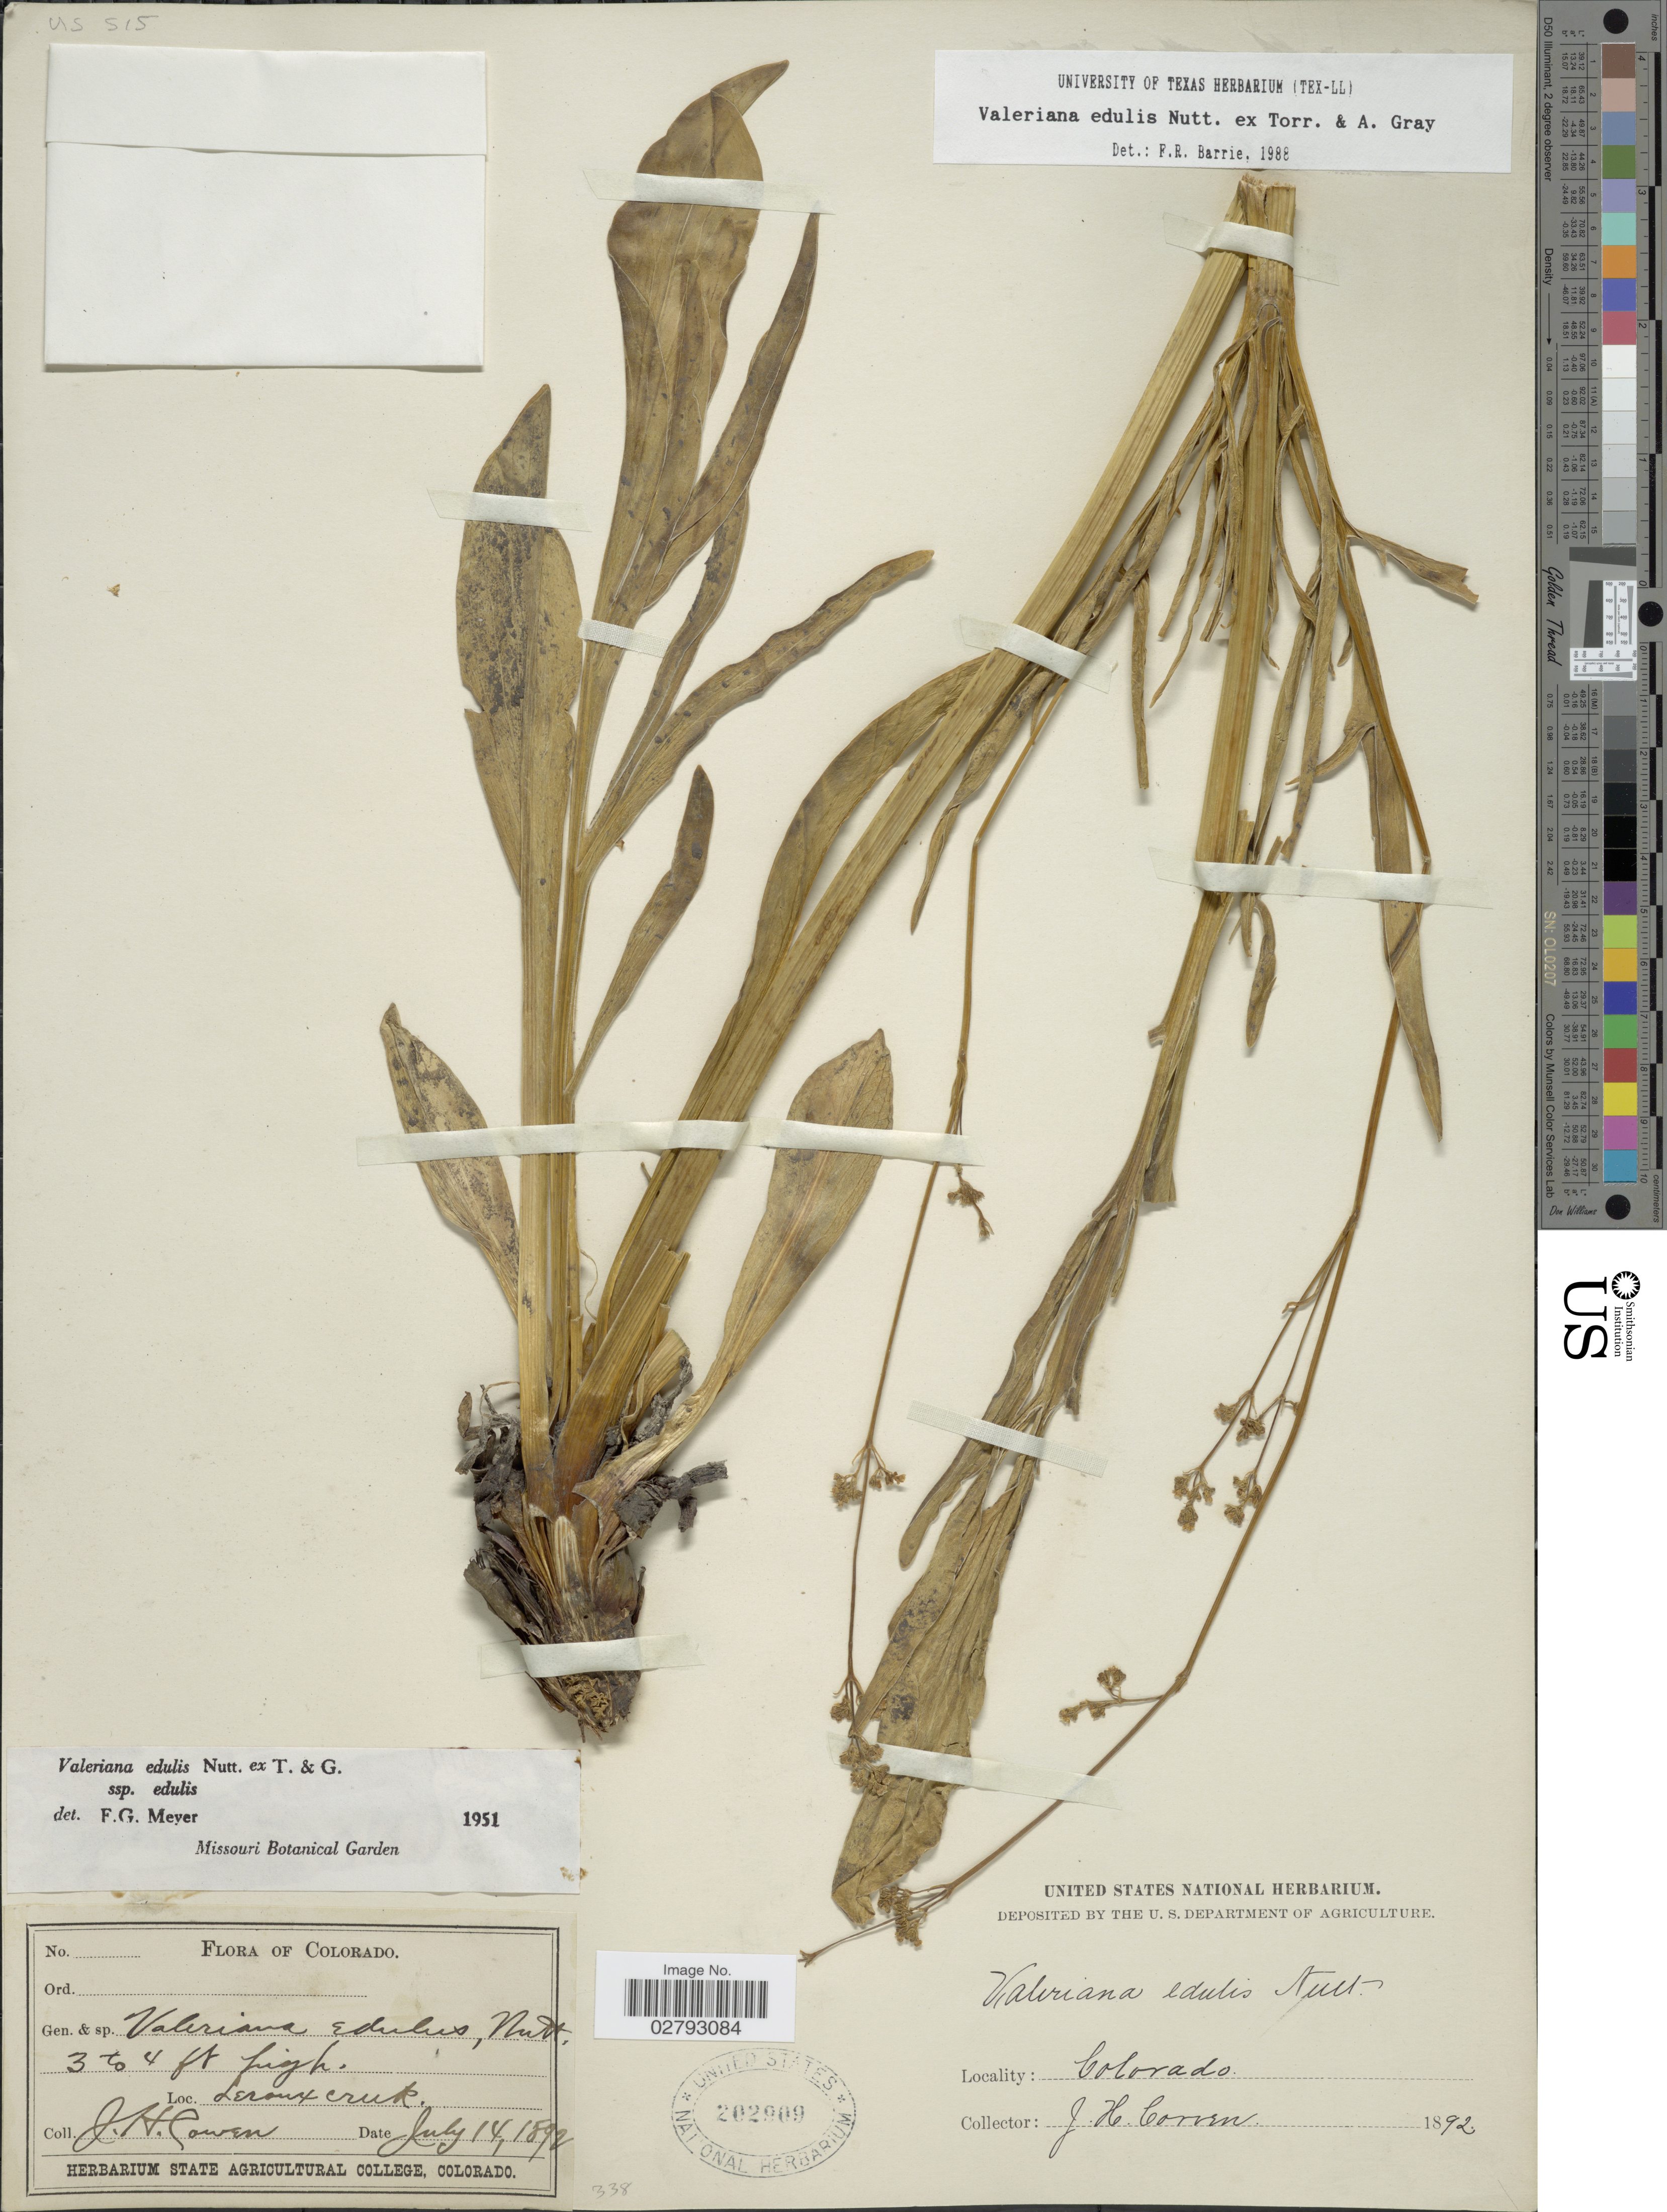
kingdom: Plantae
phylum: Tracheophyta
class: Magnoliopsida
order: Dipsacales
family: Caprifoliaceae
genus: Valeriana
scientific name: Valeriana edulis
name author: Nutt.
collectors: J. H. Cowen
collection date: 1892-07-14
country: United States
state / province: Colorado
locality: Leroux creek.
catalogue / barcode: US 202909